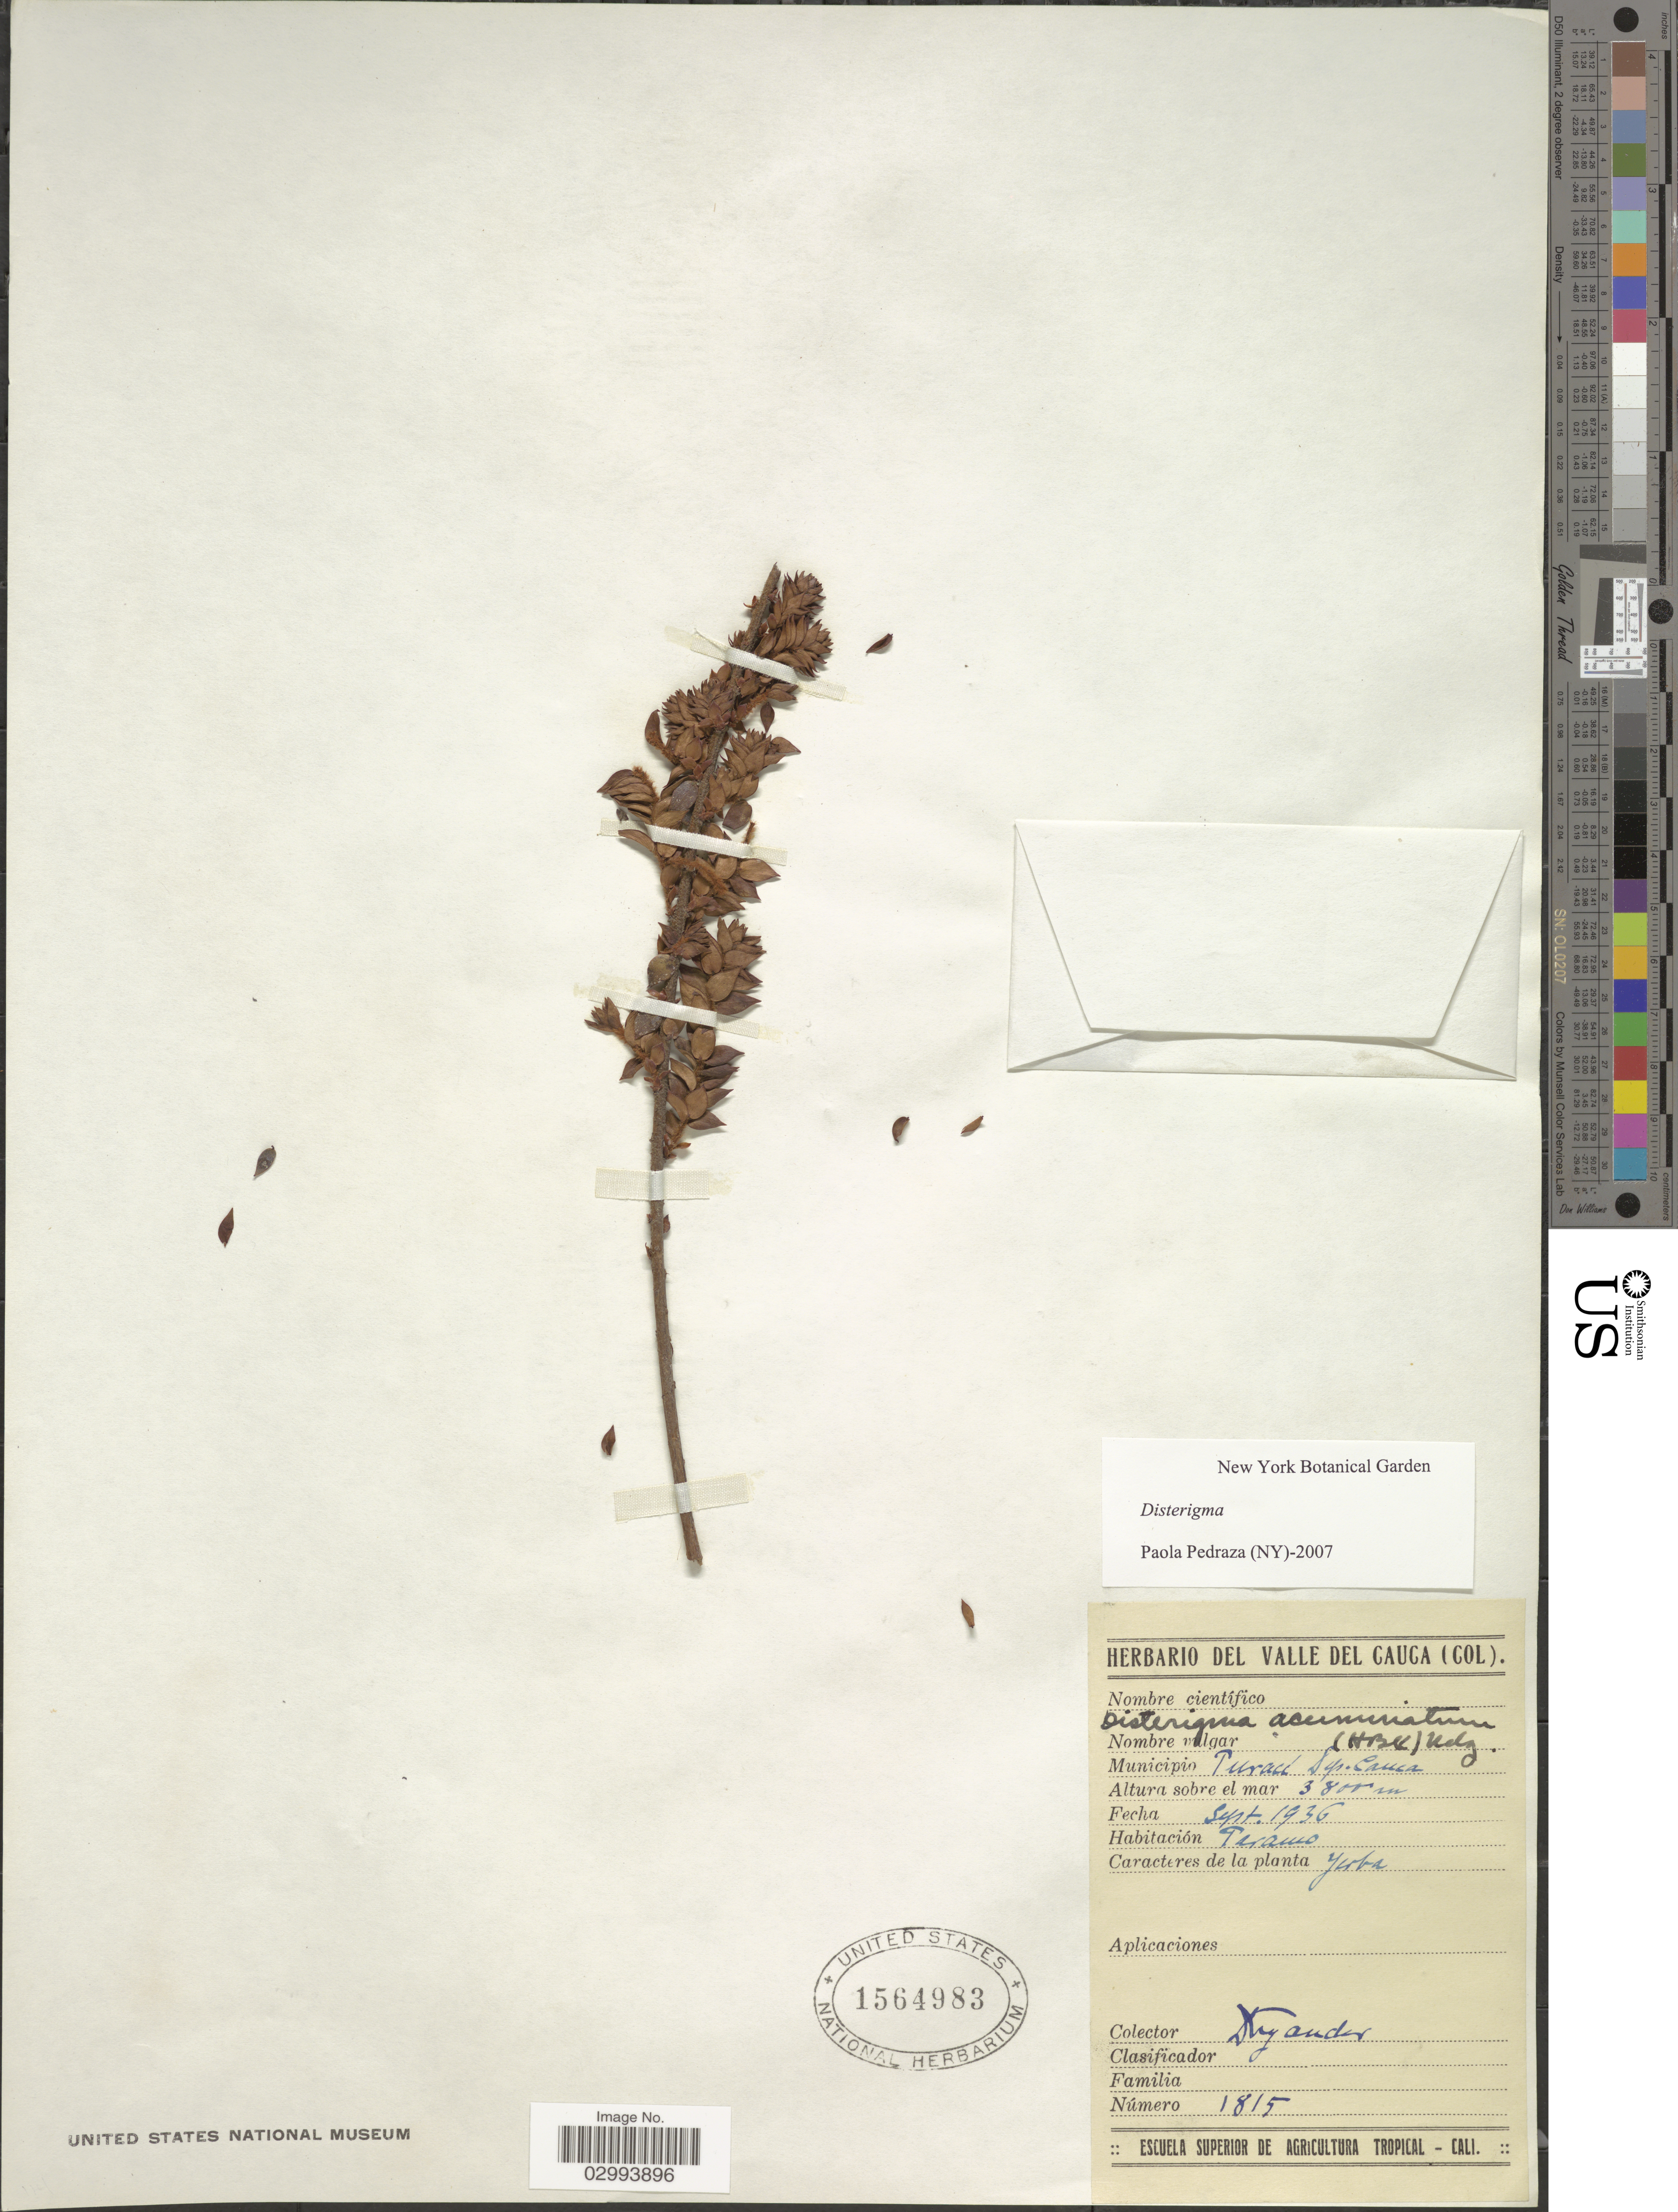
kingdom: Plantae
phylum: Tracheophyta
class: Magnoliopsida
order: Ericales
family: Ericaceae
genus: Disterigma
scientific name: Disterigma sp.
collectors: -. Dryander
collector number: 1815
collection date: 1936-09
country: Colombia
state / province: Cauca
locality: Puracé. Dep. Cauca. Paramo.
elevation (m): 3800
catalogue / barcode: US 1564983